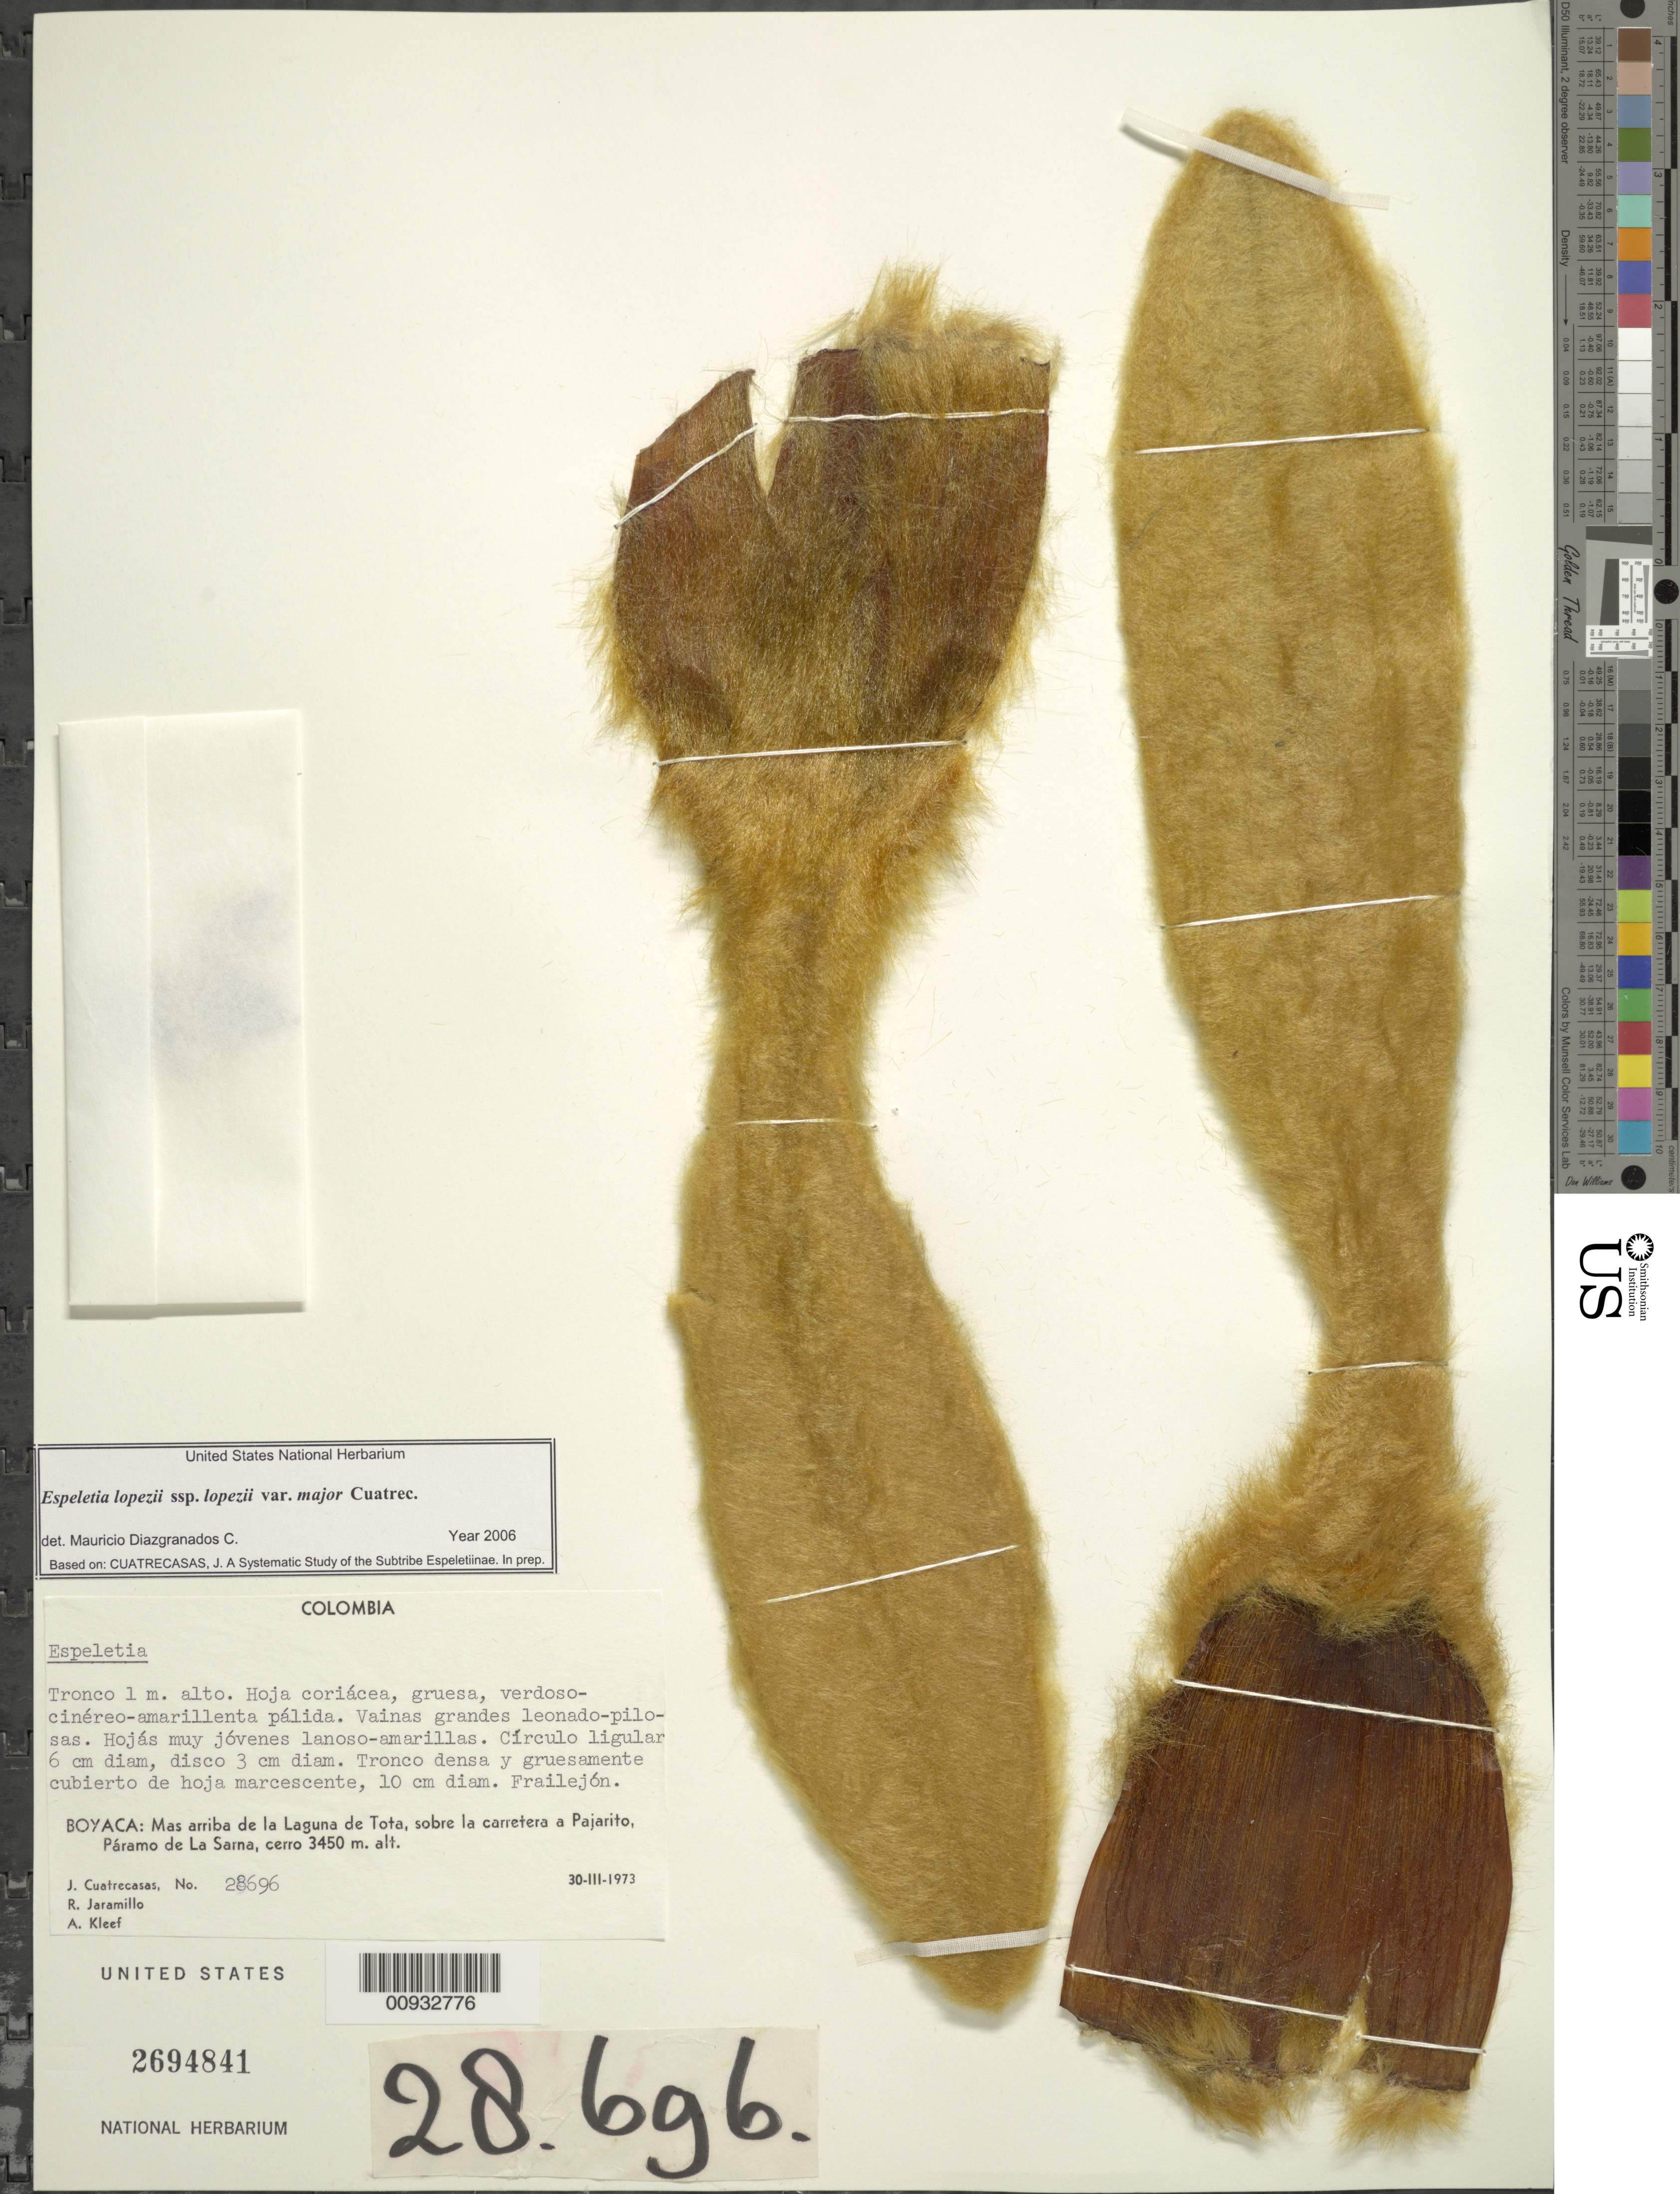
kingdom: Plantae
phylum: Tracheophyta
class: Magnoliopsida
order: Asterales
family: Asteraceae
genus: Espeletia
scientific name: Espeletia lopezii var. major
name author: Cuatrec.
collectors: J. Cuatrecasas, R. Jaramillo M. & A. Kleef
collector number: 28696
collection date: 1973-03-30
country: Colombia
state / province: Boyacá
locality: Mas arriba de la Laguna de Tota, sobre la carretera a Pajarito. Paramo de La Sarna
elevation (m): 3450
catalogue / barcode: US 2694841